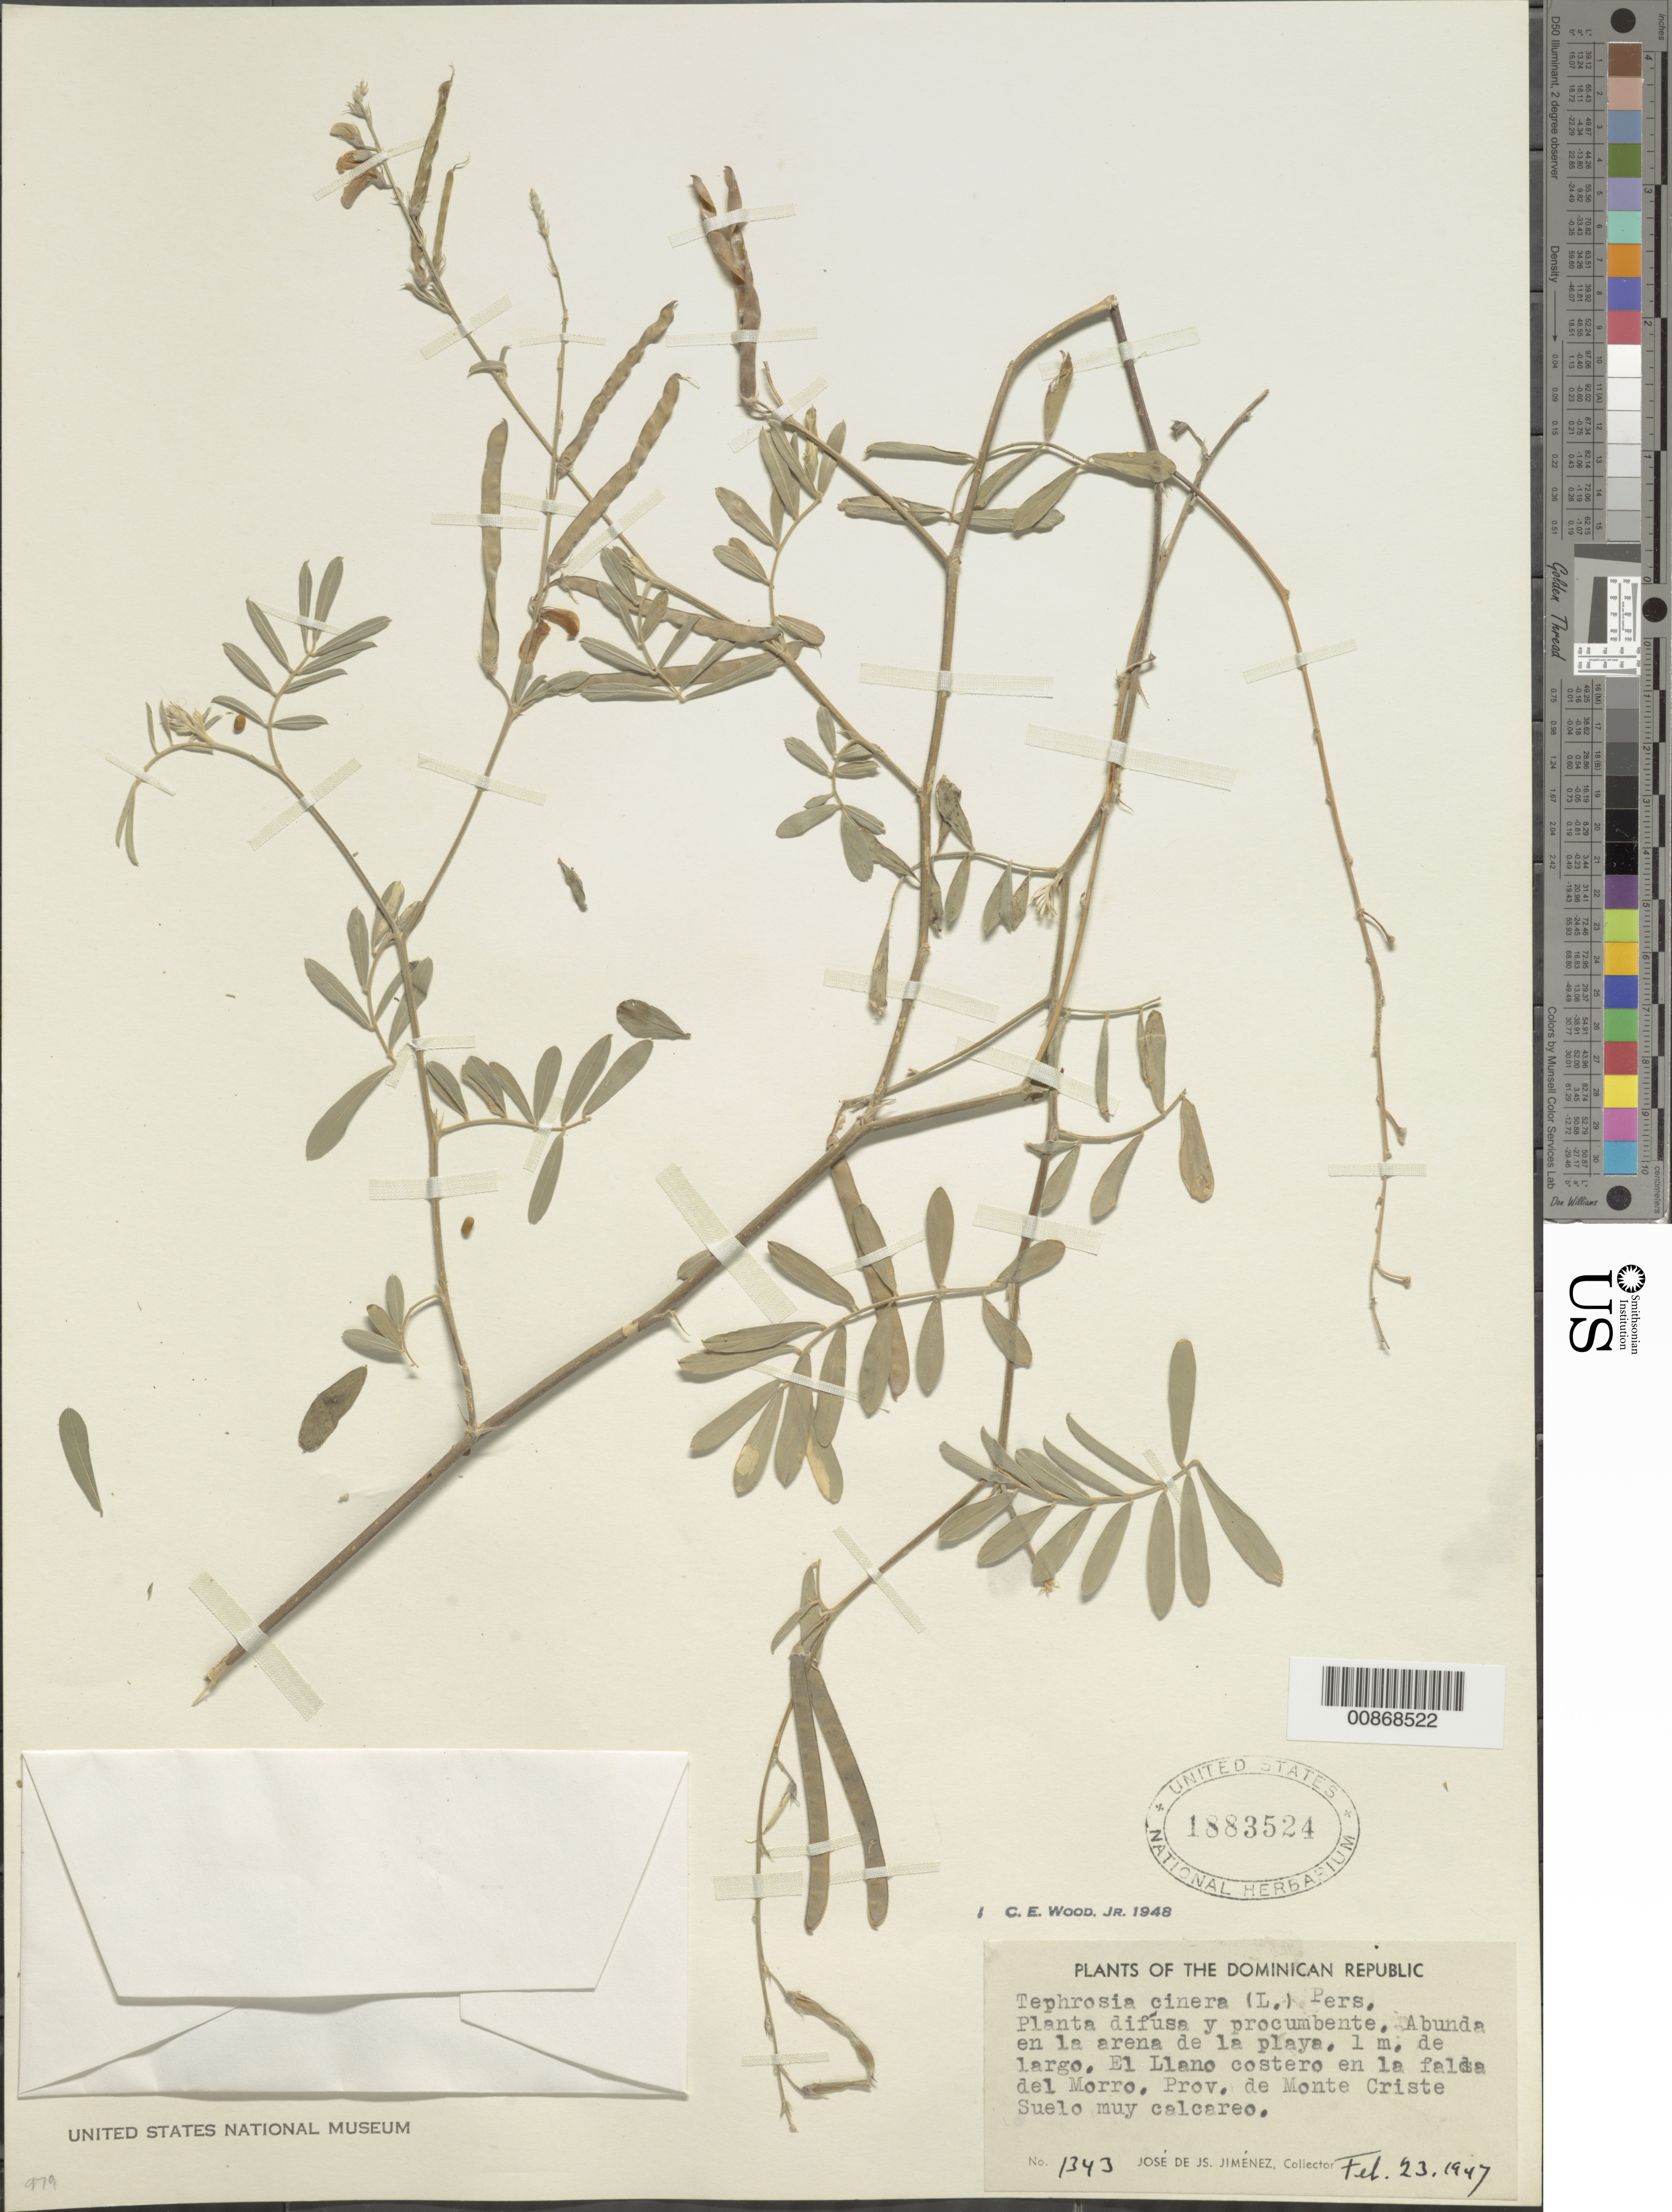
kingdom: Plantae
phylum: Tracheophyta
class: Magnoliopsida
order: Fabales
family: Fabaceae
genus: Tephrosia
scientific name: Tephrosia cinerea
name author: (L.) Pers.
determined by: Wood, C. E., Jr.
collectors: J. J. Jiménez Almonte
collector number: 1343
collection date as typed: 23 Feb 1947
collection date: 1947-02-23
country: Dominican Republic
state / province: Monte Cristi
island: Hispaniola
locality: Llano Costero en la falda del Morro.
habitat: Suelo muy calcareo.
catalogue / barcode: US 1883524